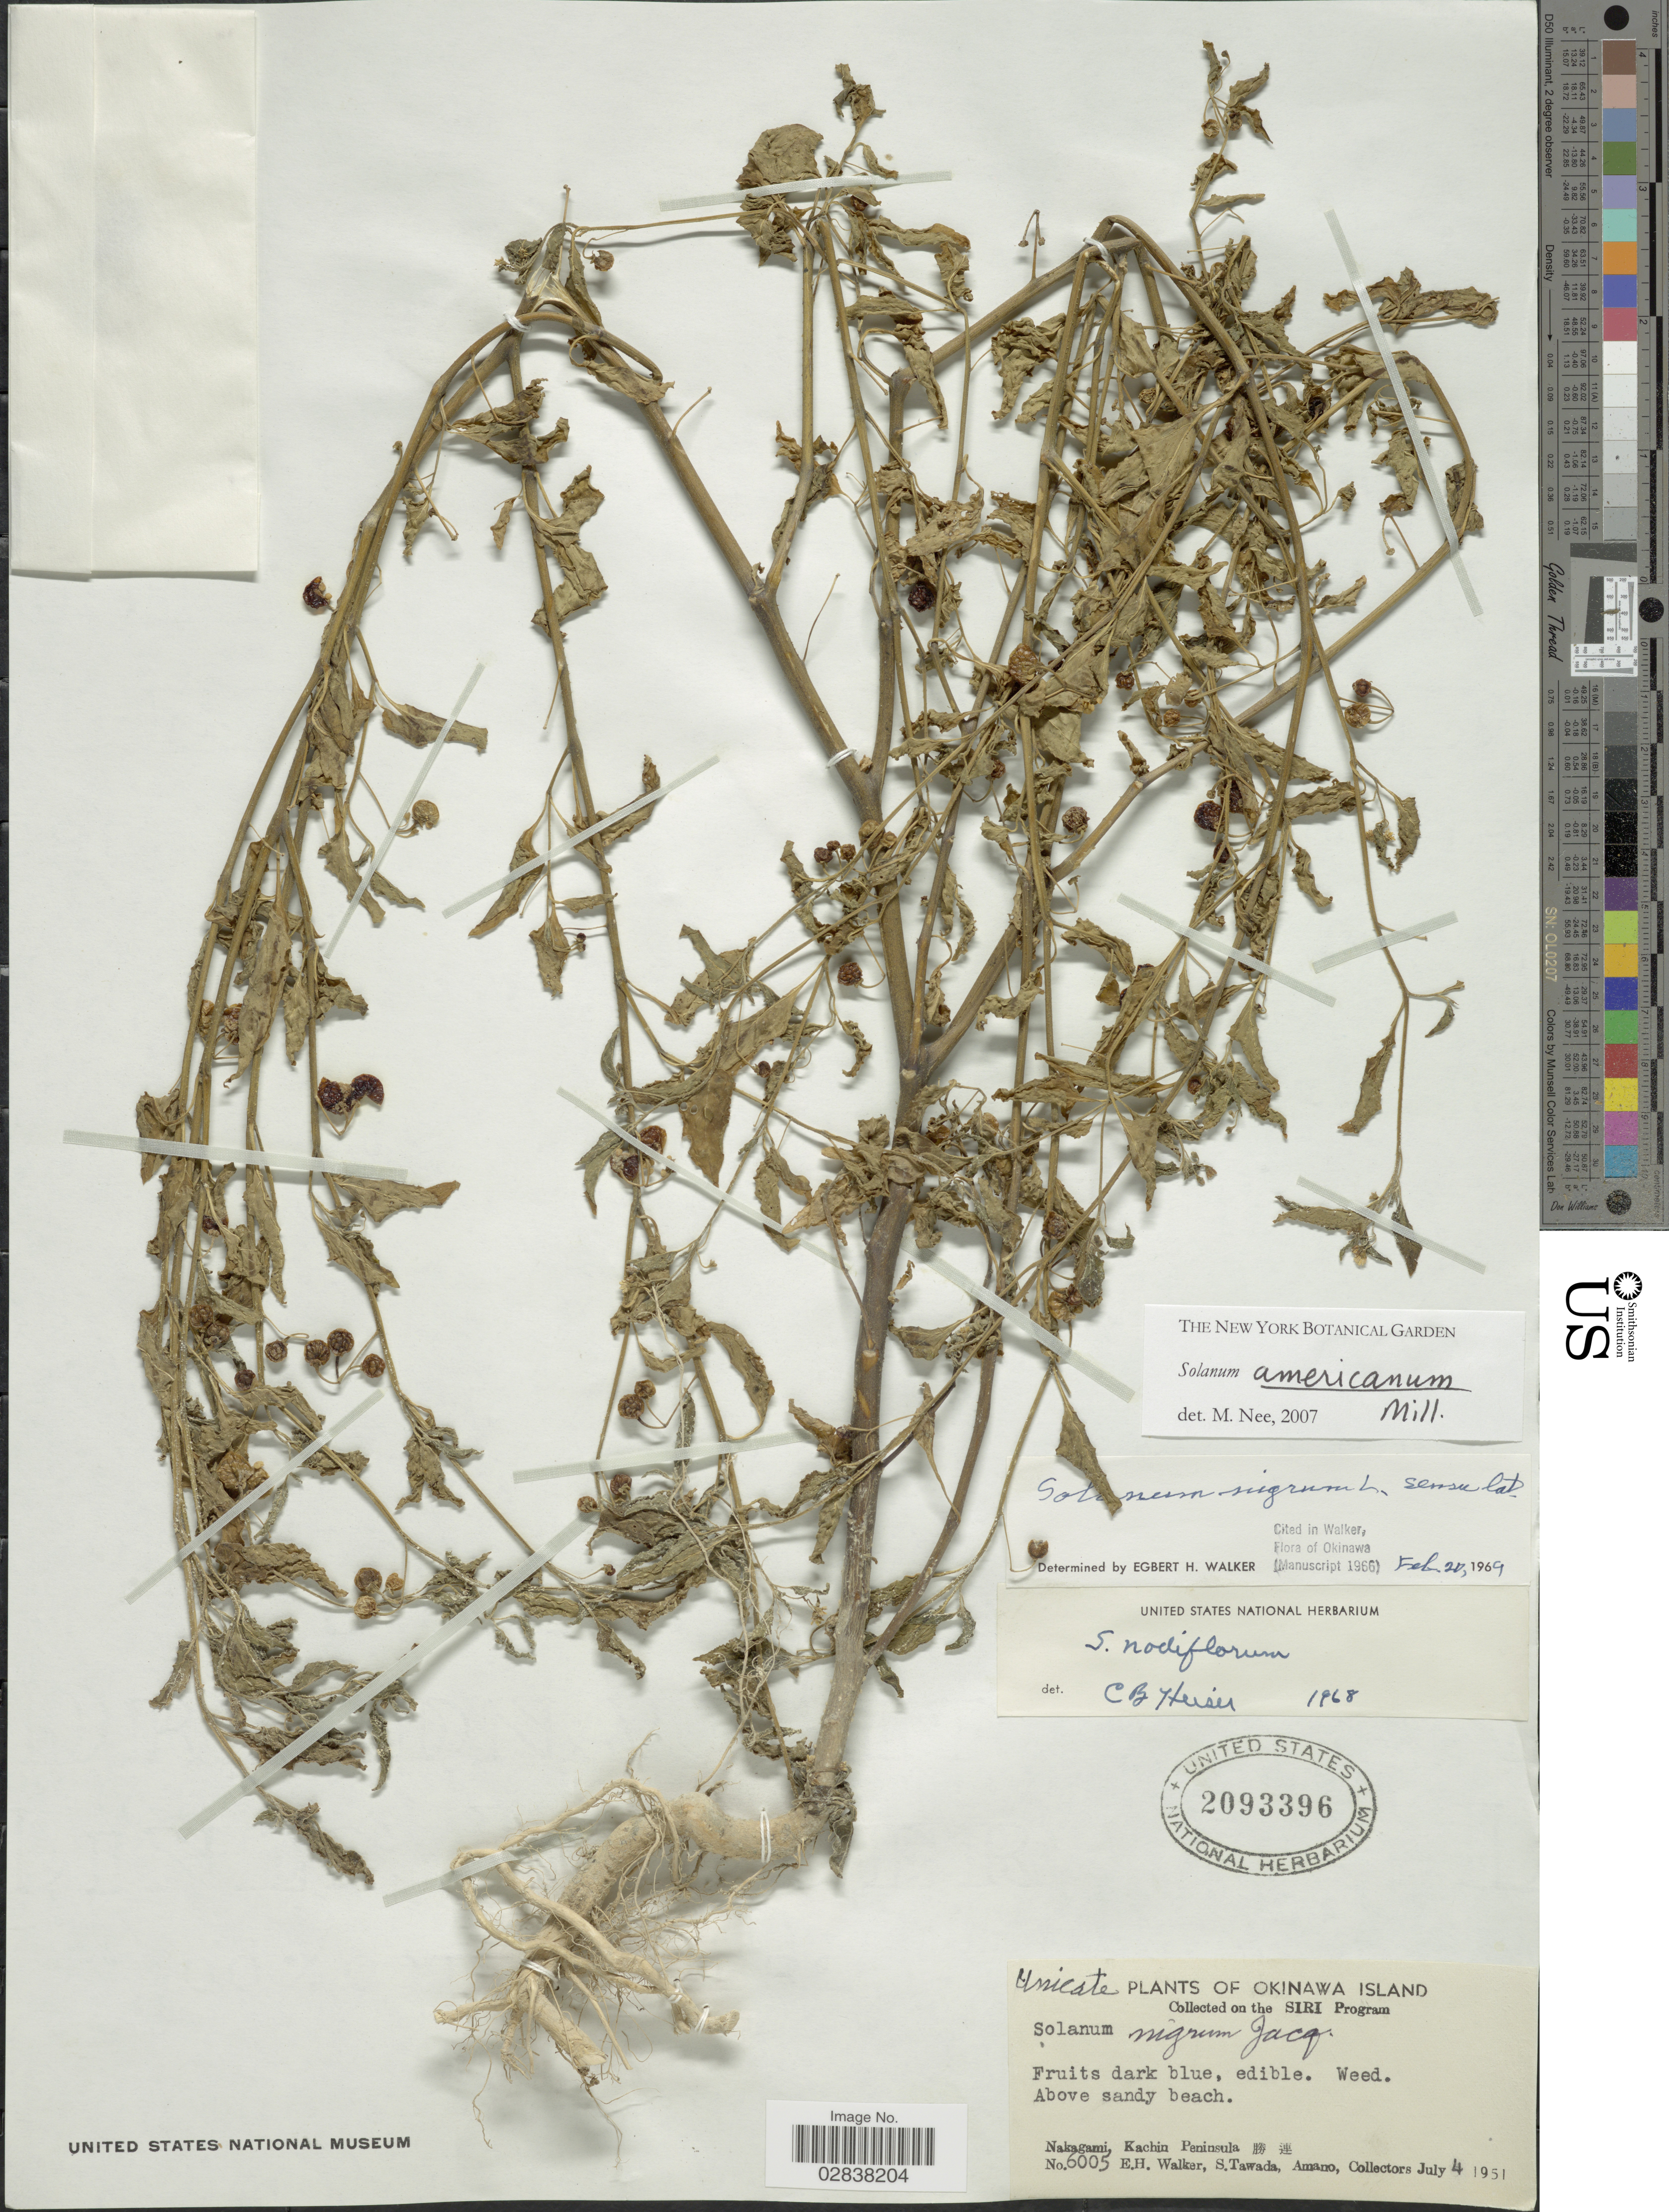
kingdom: Plantae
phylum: Tracheophyta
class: Magnoliopsida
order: Solanales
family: Solanaceae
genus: Solanum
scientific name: Solanum americanum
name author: Mill.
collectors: E. H. Walker, S. Tawada & Amano, --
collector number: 6005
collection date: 1951-07-04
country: Japan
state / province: Okinawa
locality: Okinawa Island, Nakagami, Kachin Peninsula X.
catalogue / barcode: US 2093396